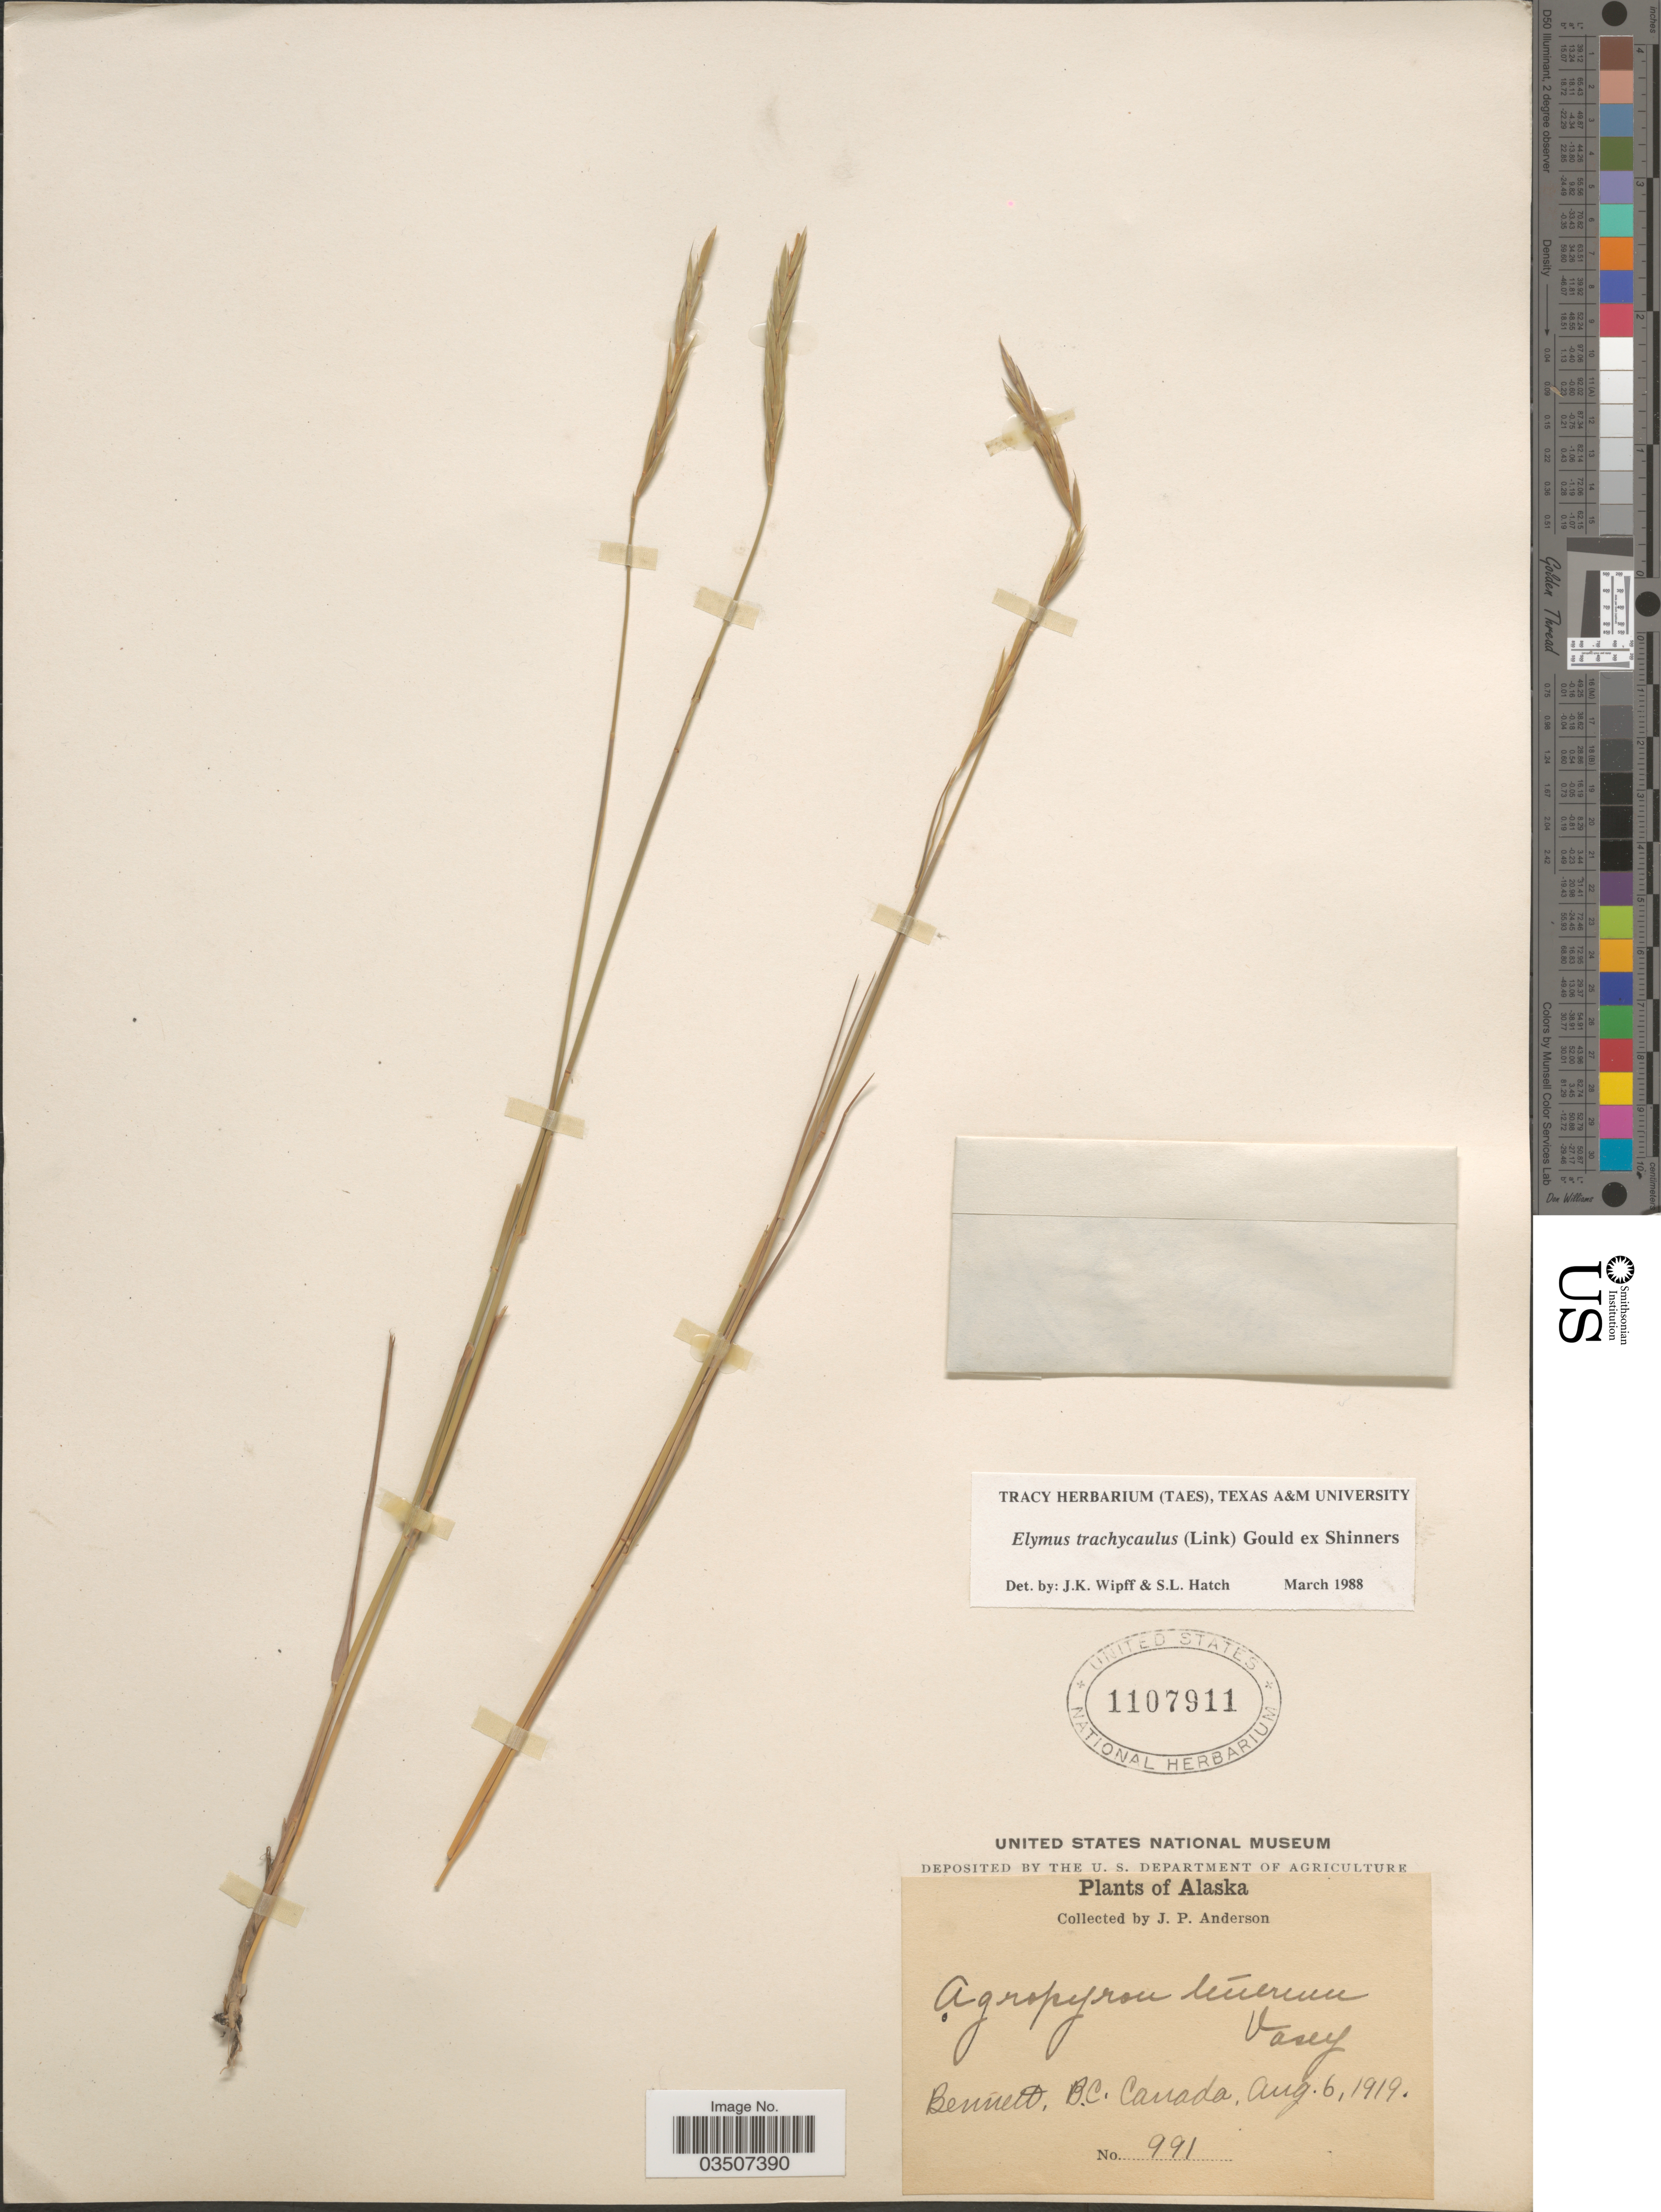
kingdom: Plantae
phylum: Tracheophyta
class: Liliopsida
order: Poales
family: Poaceae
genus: Elymus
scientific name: Elymus trachycaulus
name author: (Link) Gould ex Shinners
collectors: J. P. Anderson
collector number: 991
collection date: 1919-08-06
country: Canada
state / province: British Columbia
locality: Bennett Co.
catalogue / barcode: US 1107911